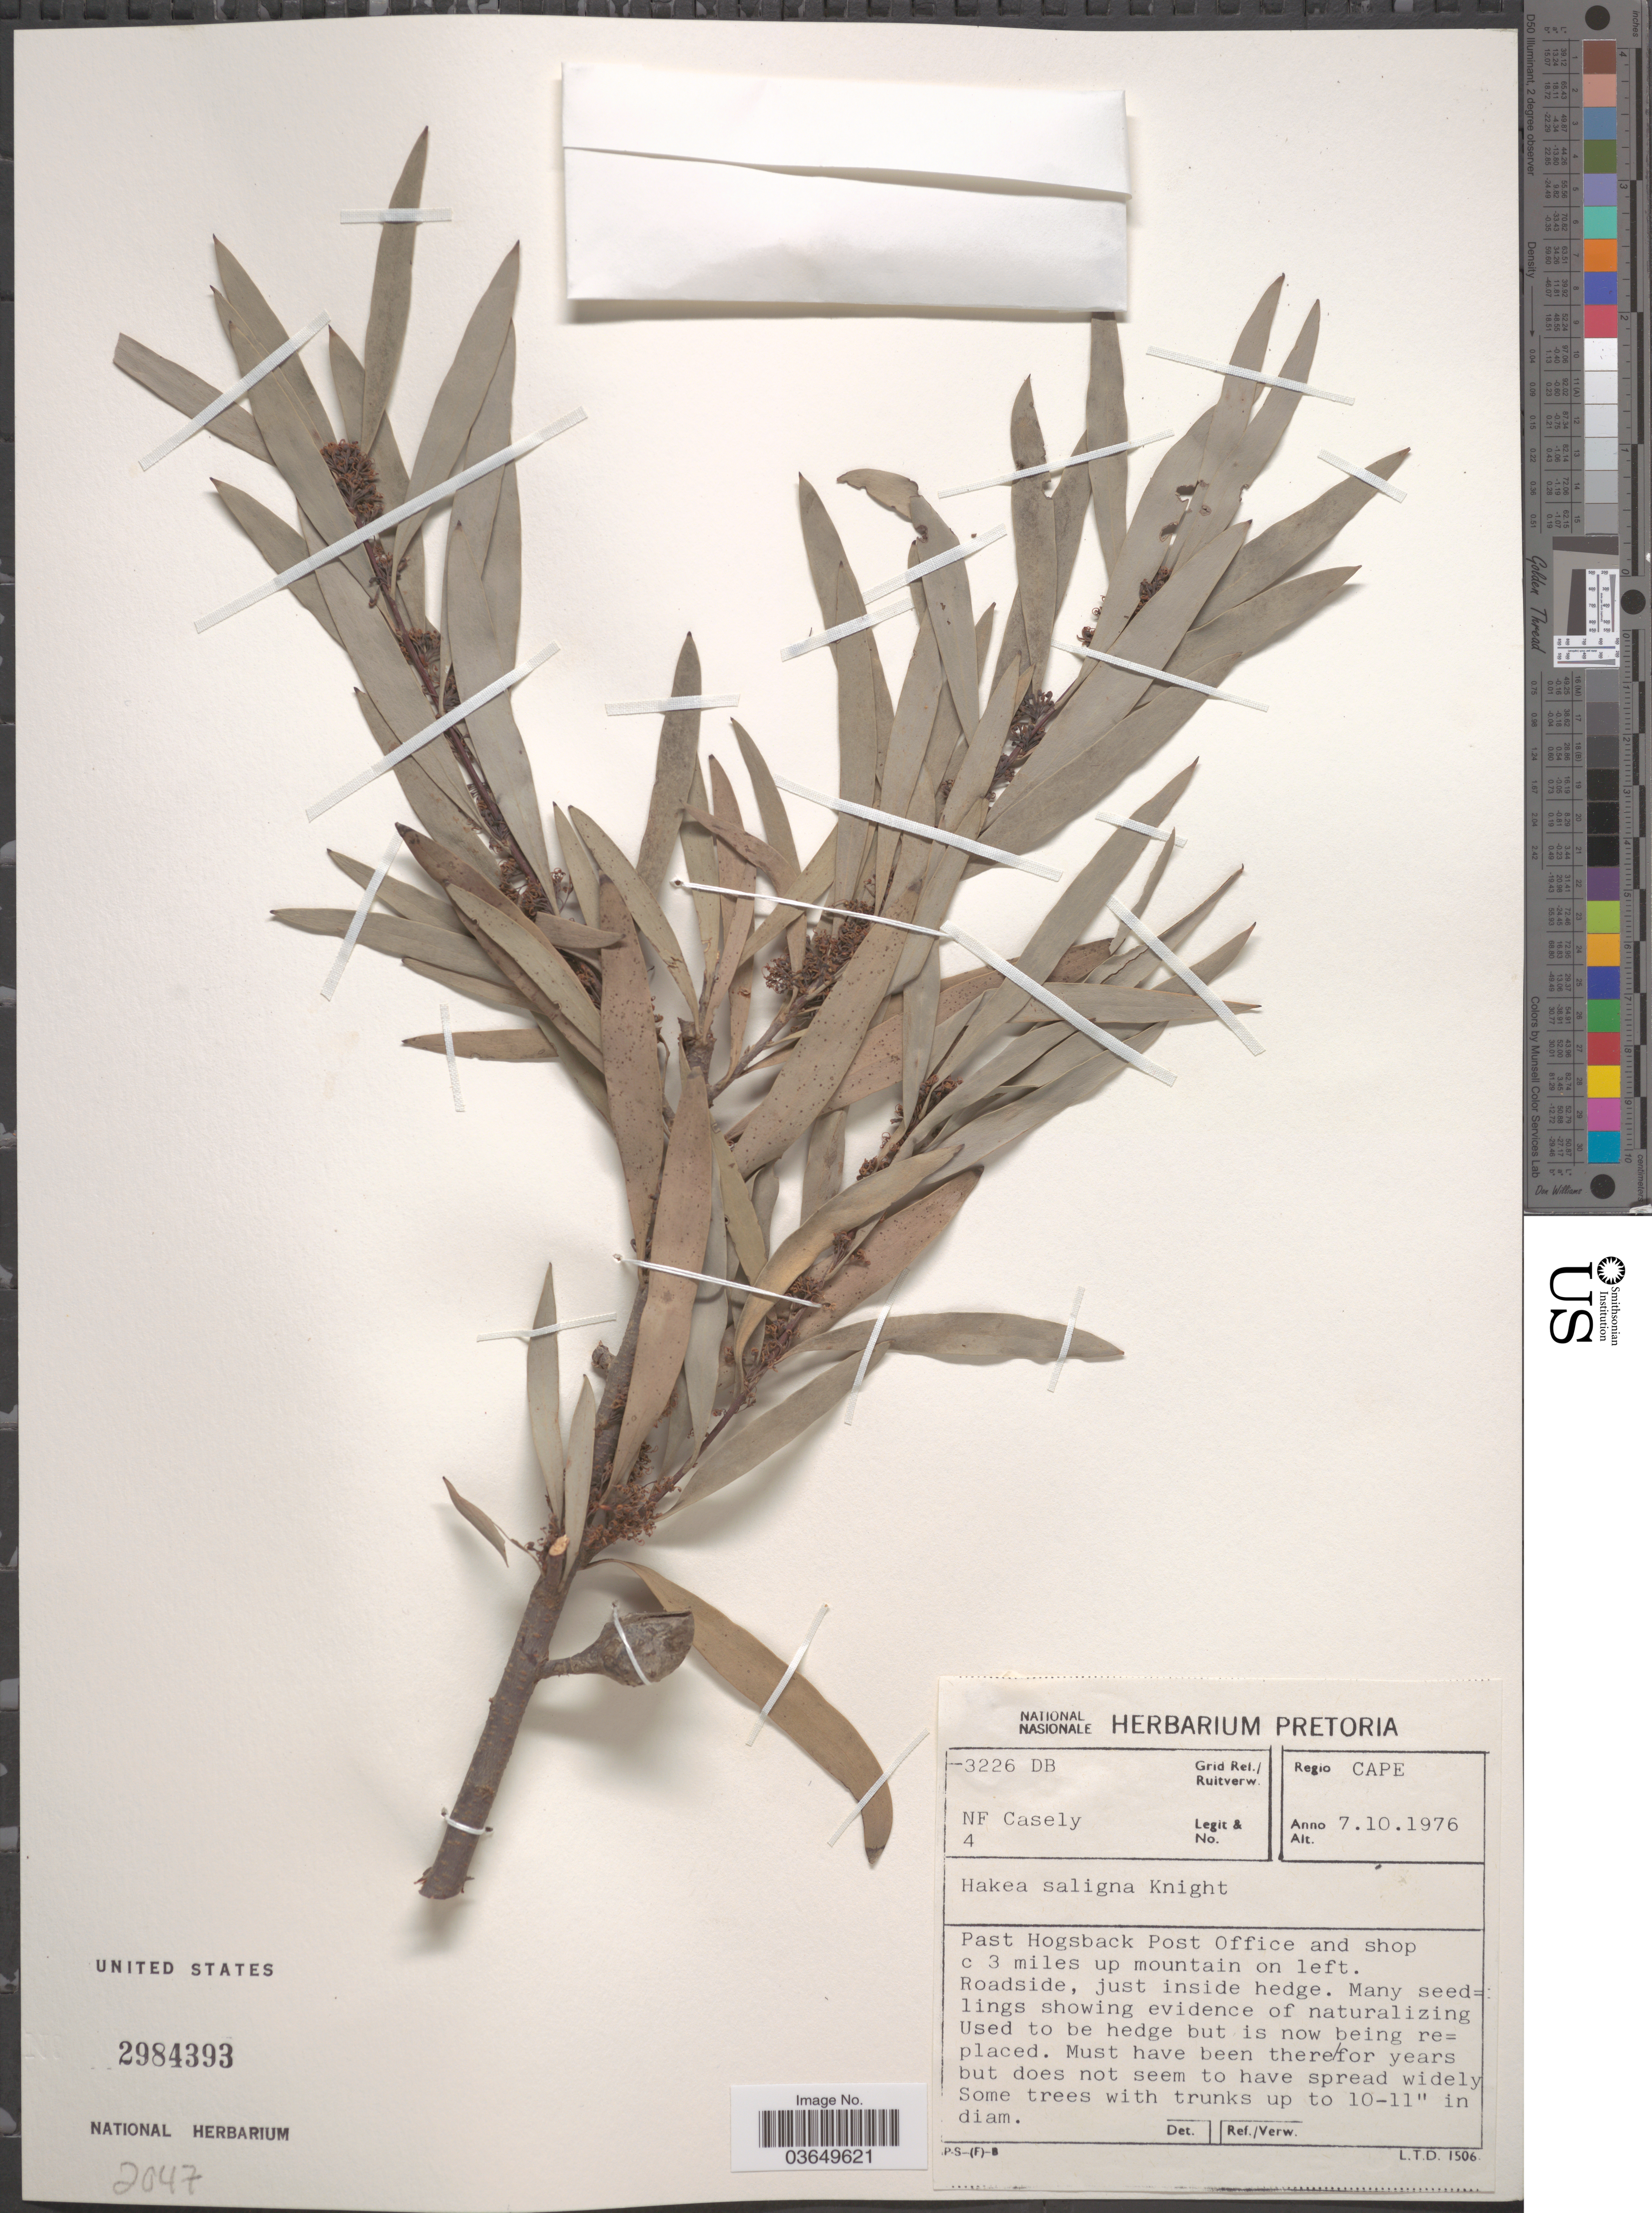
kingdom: Plantae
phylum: Tracheophyta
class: Magnoliopsida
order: Proteales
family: Proteaceae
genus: Hakea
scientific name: Hakea saligna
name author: (Andrews) Knight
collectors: N. Casely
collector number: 4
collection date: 1976-10-07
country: South Africa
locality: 3226 DB Grid Ref./ Ruitverw. Regio Cape. Past Hogsback Post Office and shop c 3 miles up mountain on left.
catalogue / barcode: US 2984393